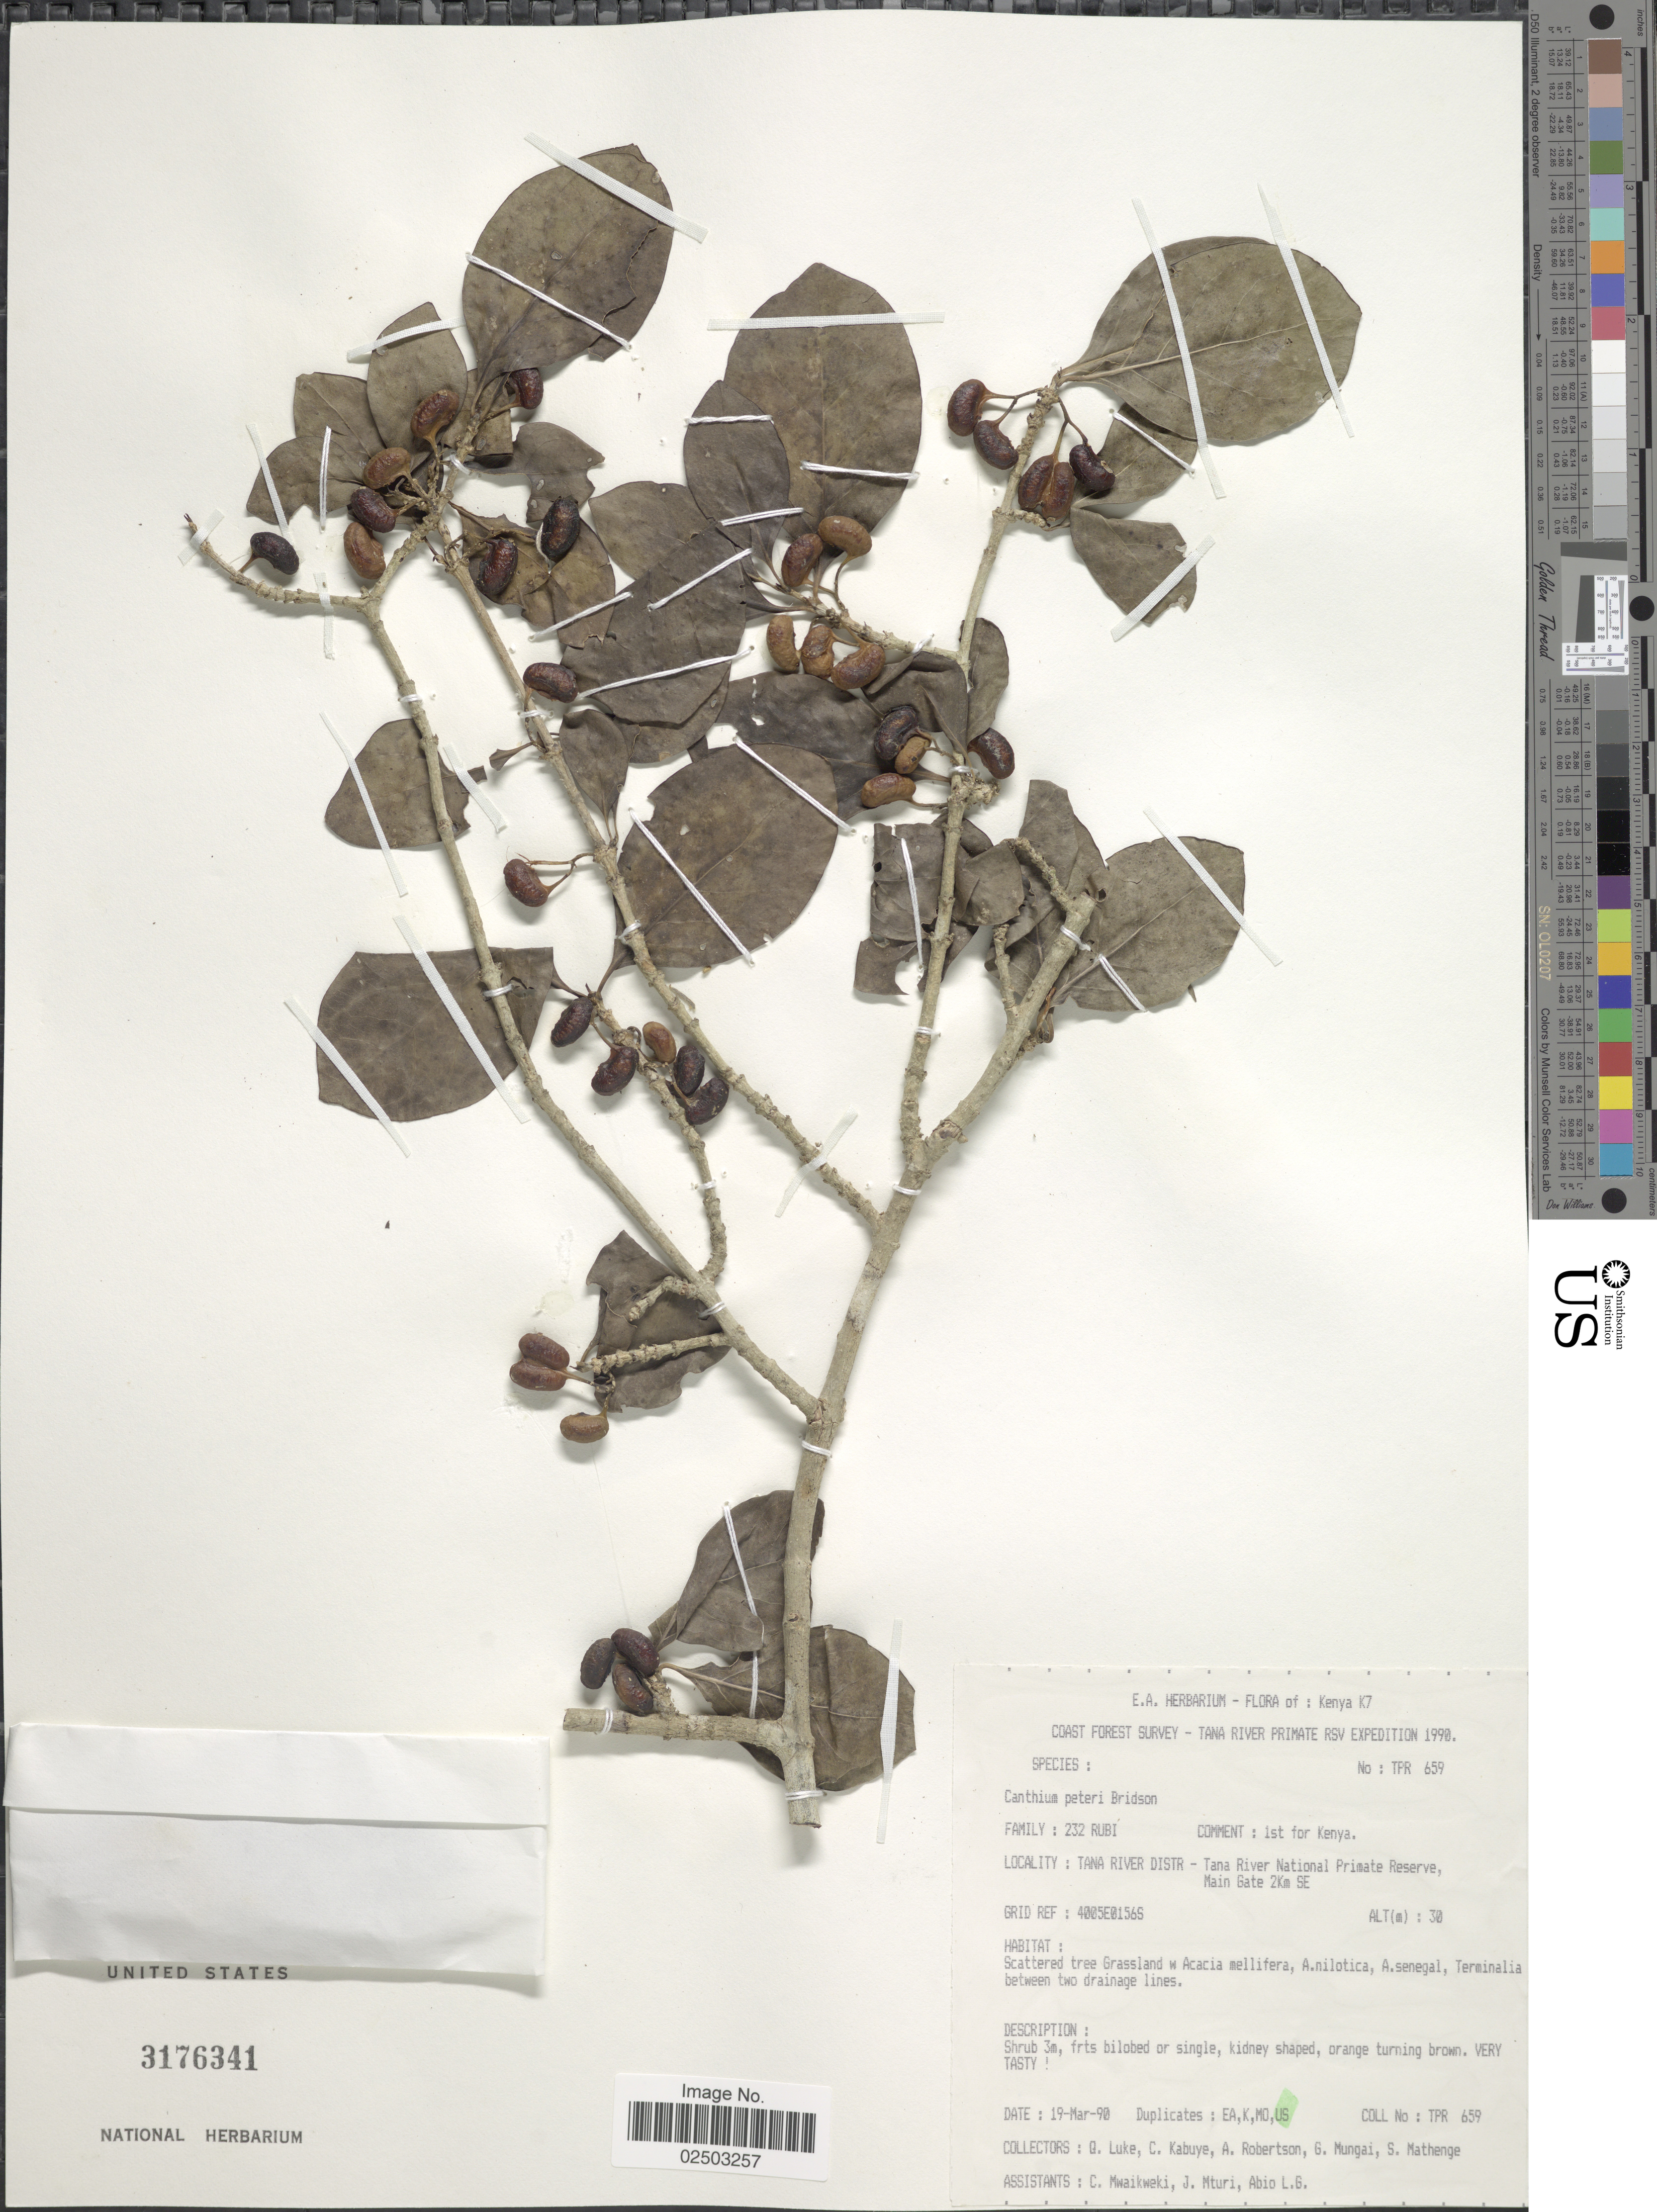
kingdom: Plantae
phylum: Tracheophyta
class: Magnoliopsida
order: Gentianales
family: Rubiaceae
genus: Canthium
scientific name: Canthium peteri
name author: Bridson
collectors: Q. Luke, C. Kabuye, A. Robertson, G. Mungai & S. Mathenge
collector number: TOR659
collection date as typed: Transcribed d/m/y: 19/3/90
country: Kenya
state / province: Tana River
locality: Kenya K7, Coast Forest, Tana River Distr-Tana River National Primate Reserve, Main Gate 2km SE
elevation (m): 30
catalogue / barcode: US 3176341